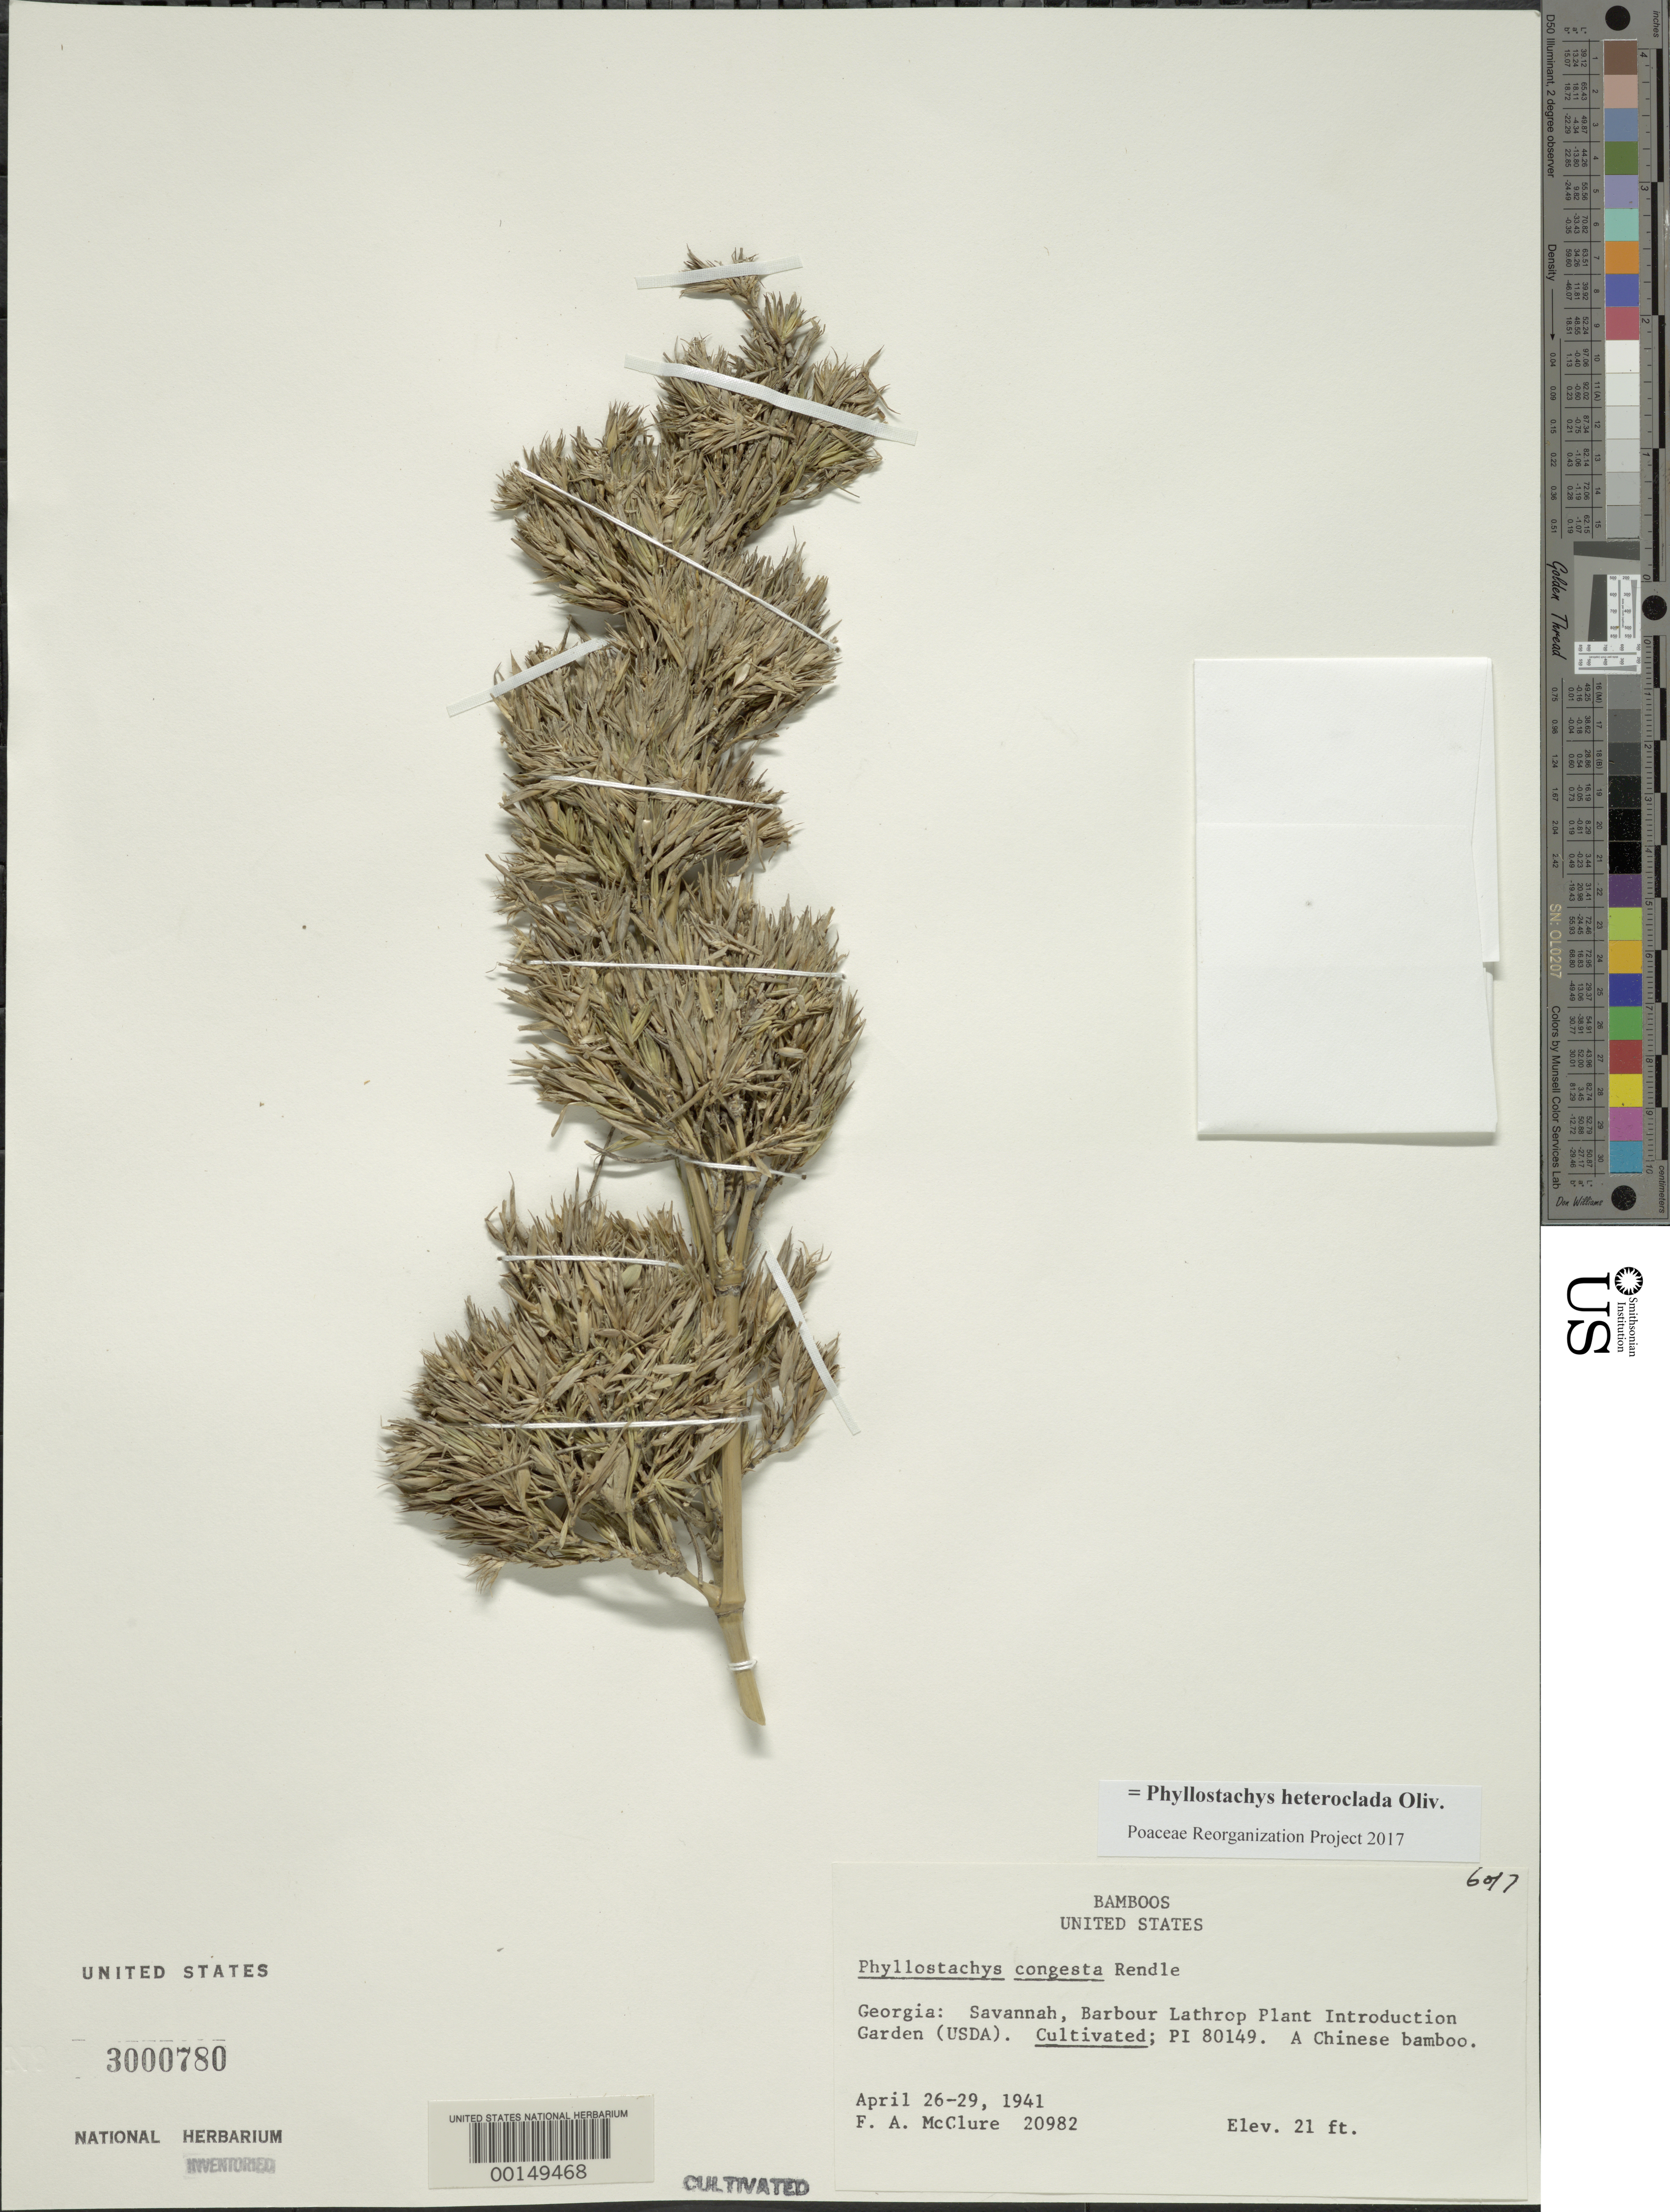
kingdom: Plantae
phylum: Tracheophyta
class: Liliopsida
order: Poales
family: Poaceae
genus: Phyllostachys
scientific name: Phyllostachys reticulata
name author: (Rupr.) K. Koch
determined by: Poaceae Reorganization Project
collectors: F. A. McClure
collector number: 20982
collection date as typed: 26 Apr 1941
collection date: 1941-04-26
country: United States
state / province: Georgia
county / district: Chatham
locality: Savannha, barbour lathrop p.i. garden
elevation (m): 6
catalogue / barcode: US 3000780